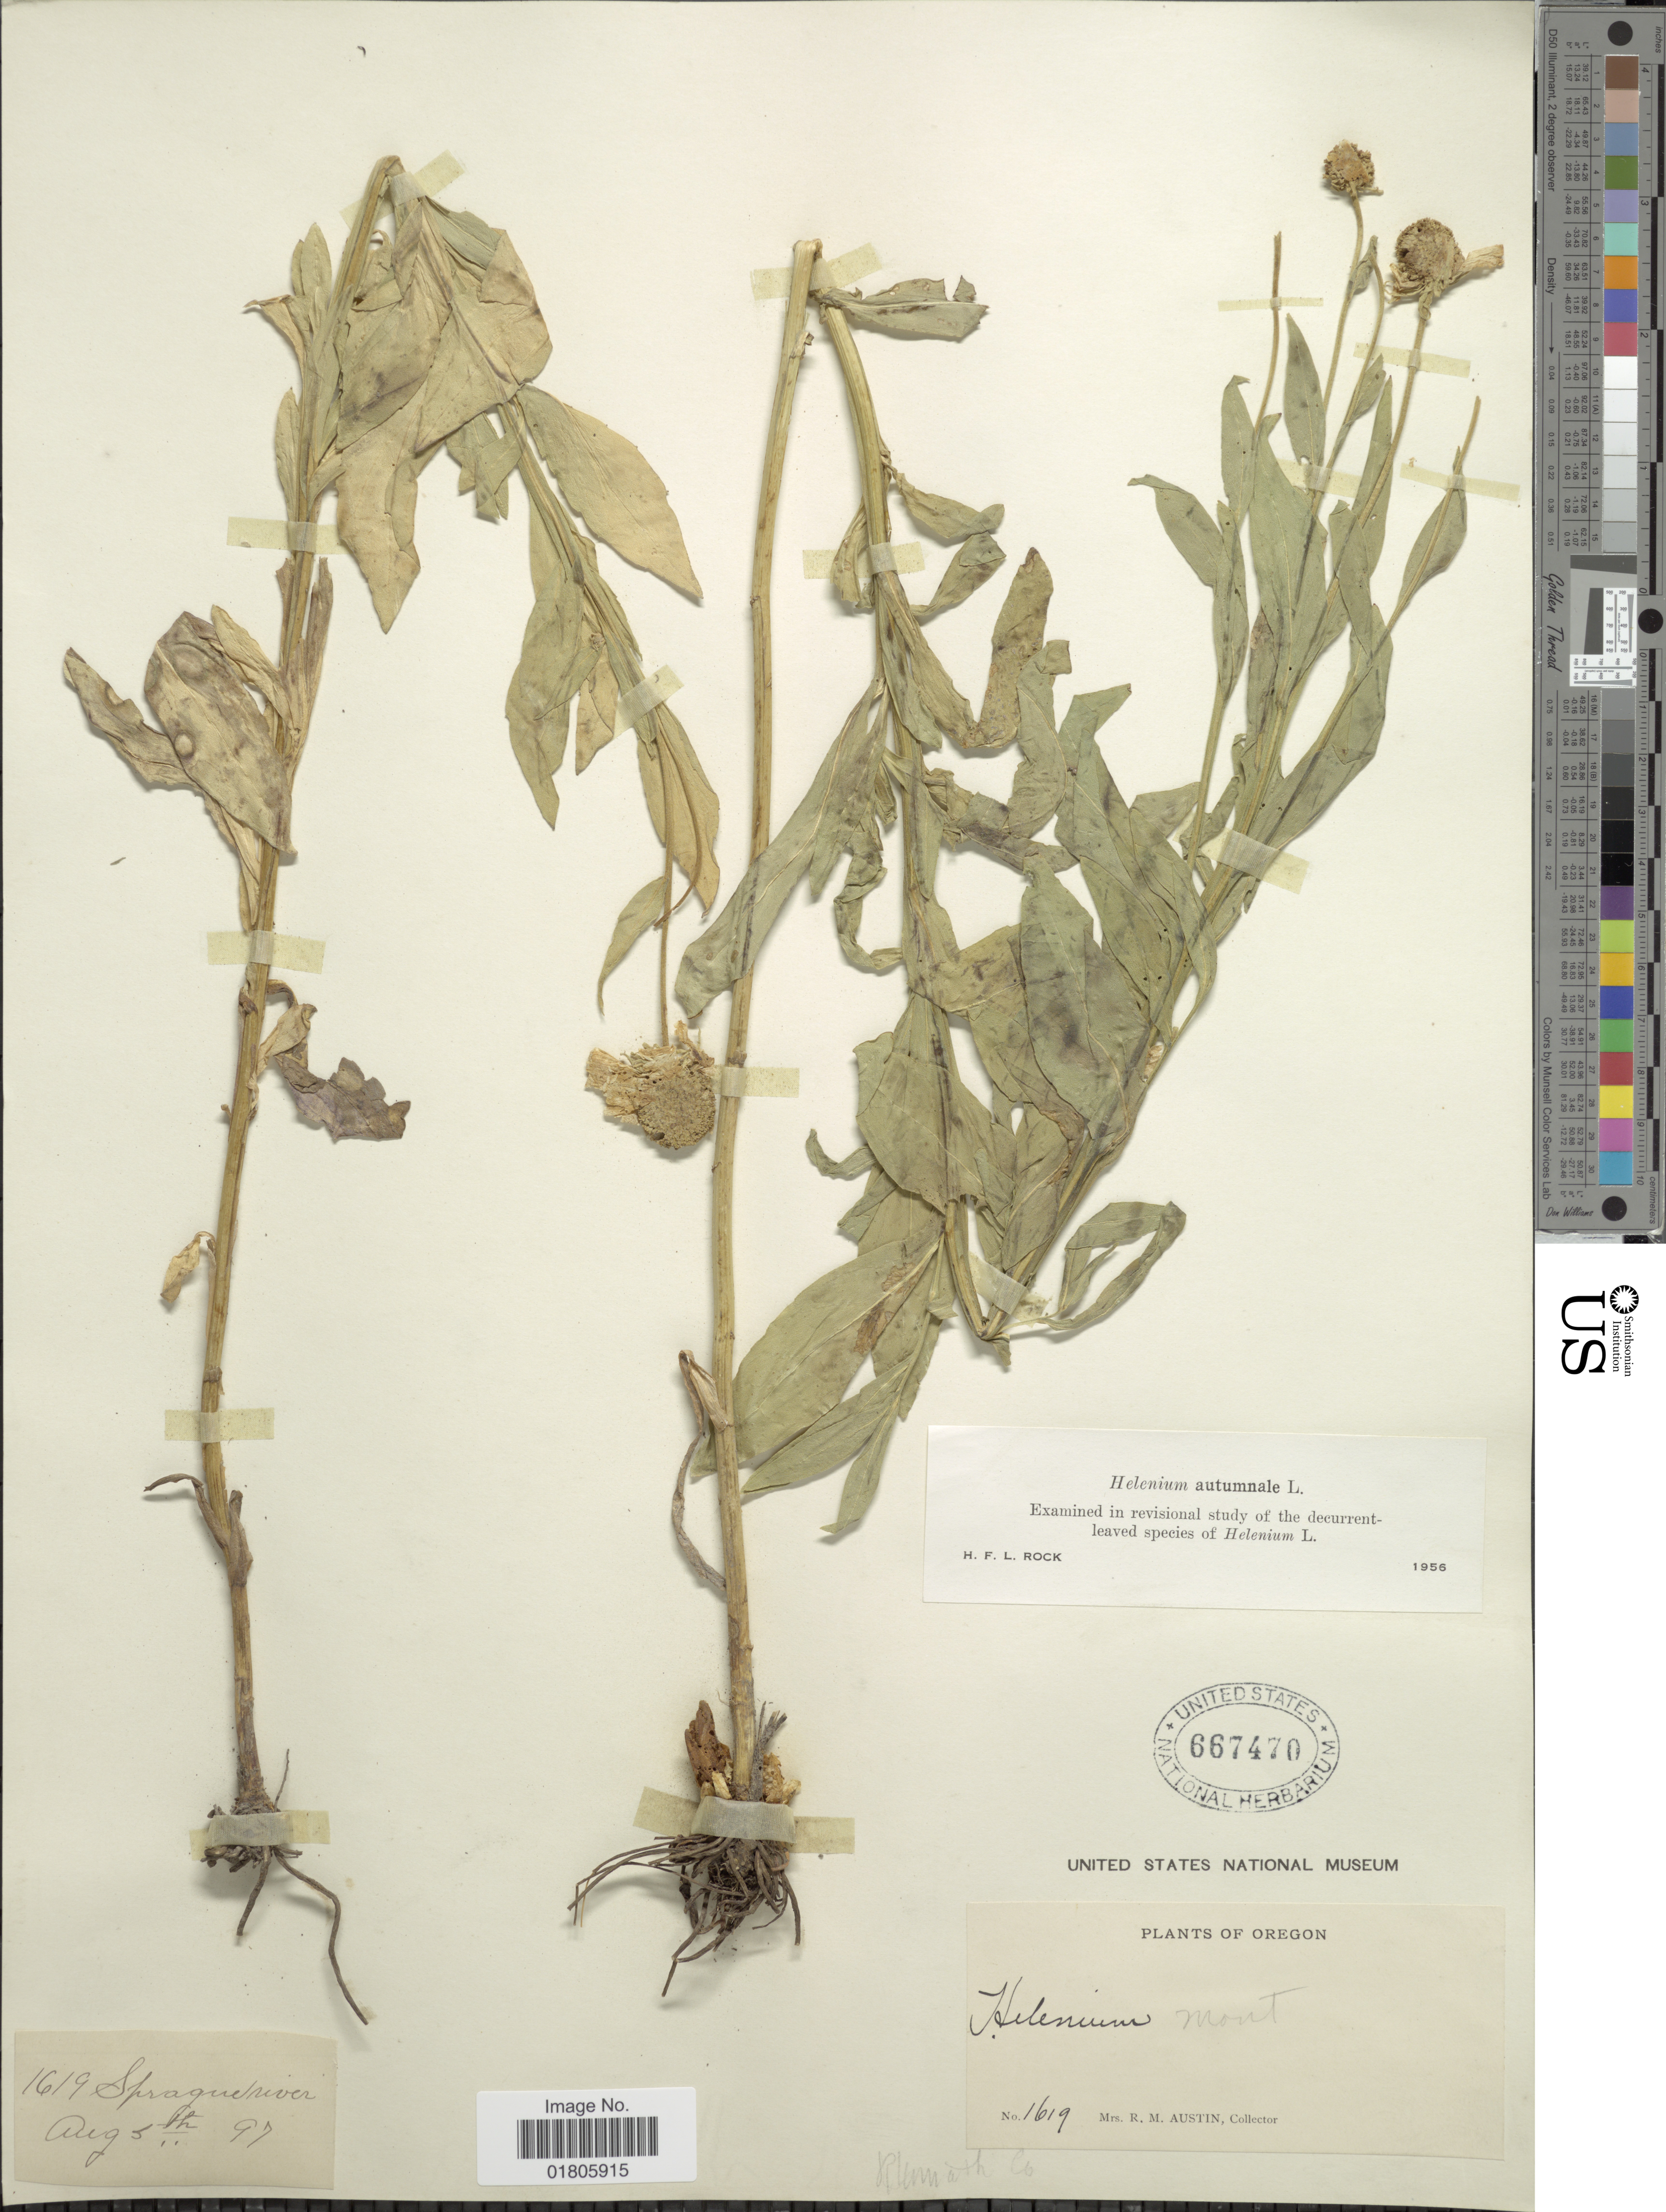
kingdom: Plantae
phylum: Tracheophyta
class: Magnoliopsida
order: Asterales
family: Asteraceae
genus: Helenium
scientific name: Helenium autumnale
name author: L.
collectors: R. Austin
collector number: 1619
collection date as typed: Transcribed d/m/y: 5/8/97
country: United States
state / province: Oregon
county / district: Klamath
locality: Klamath Co.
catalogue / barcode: US 667470